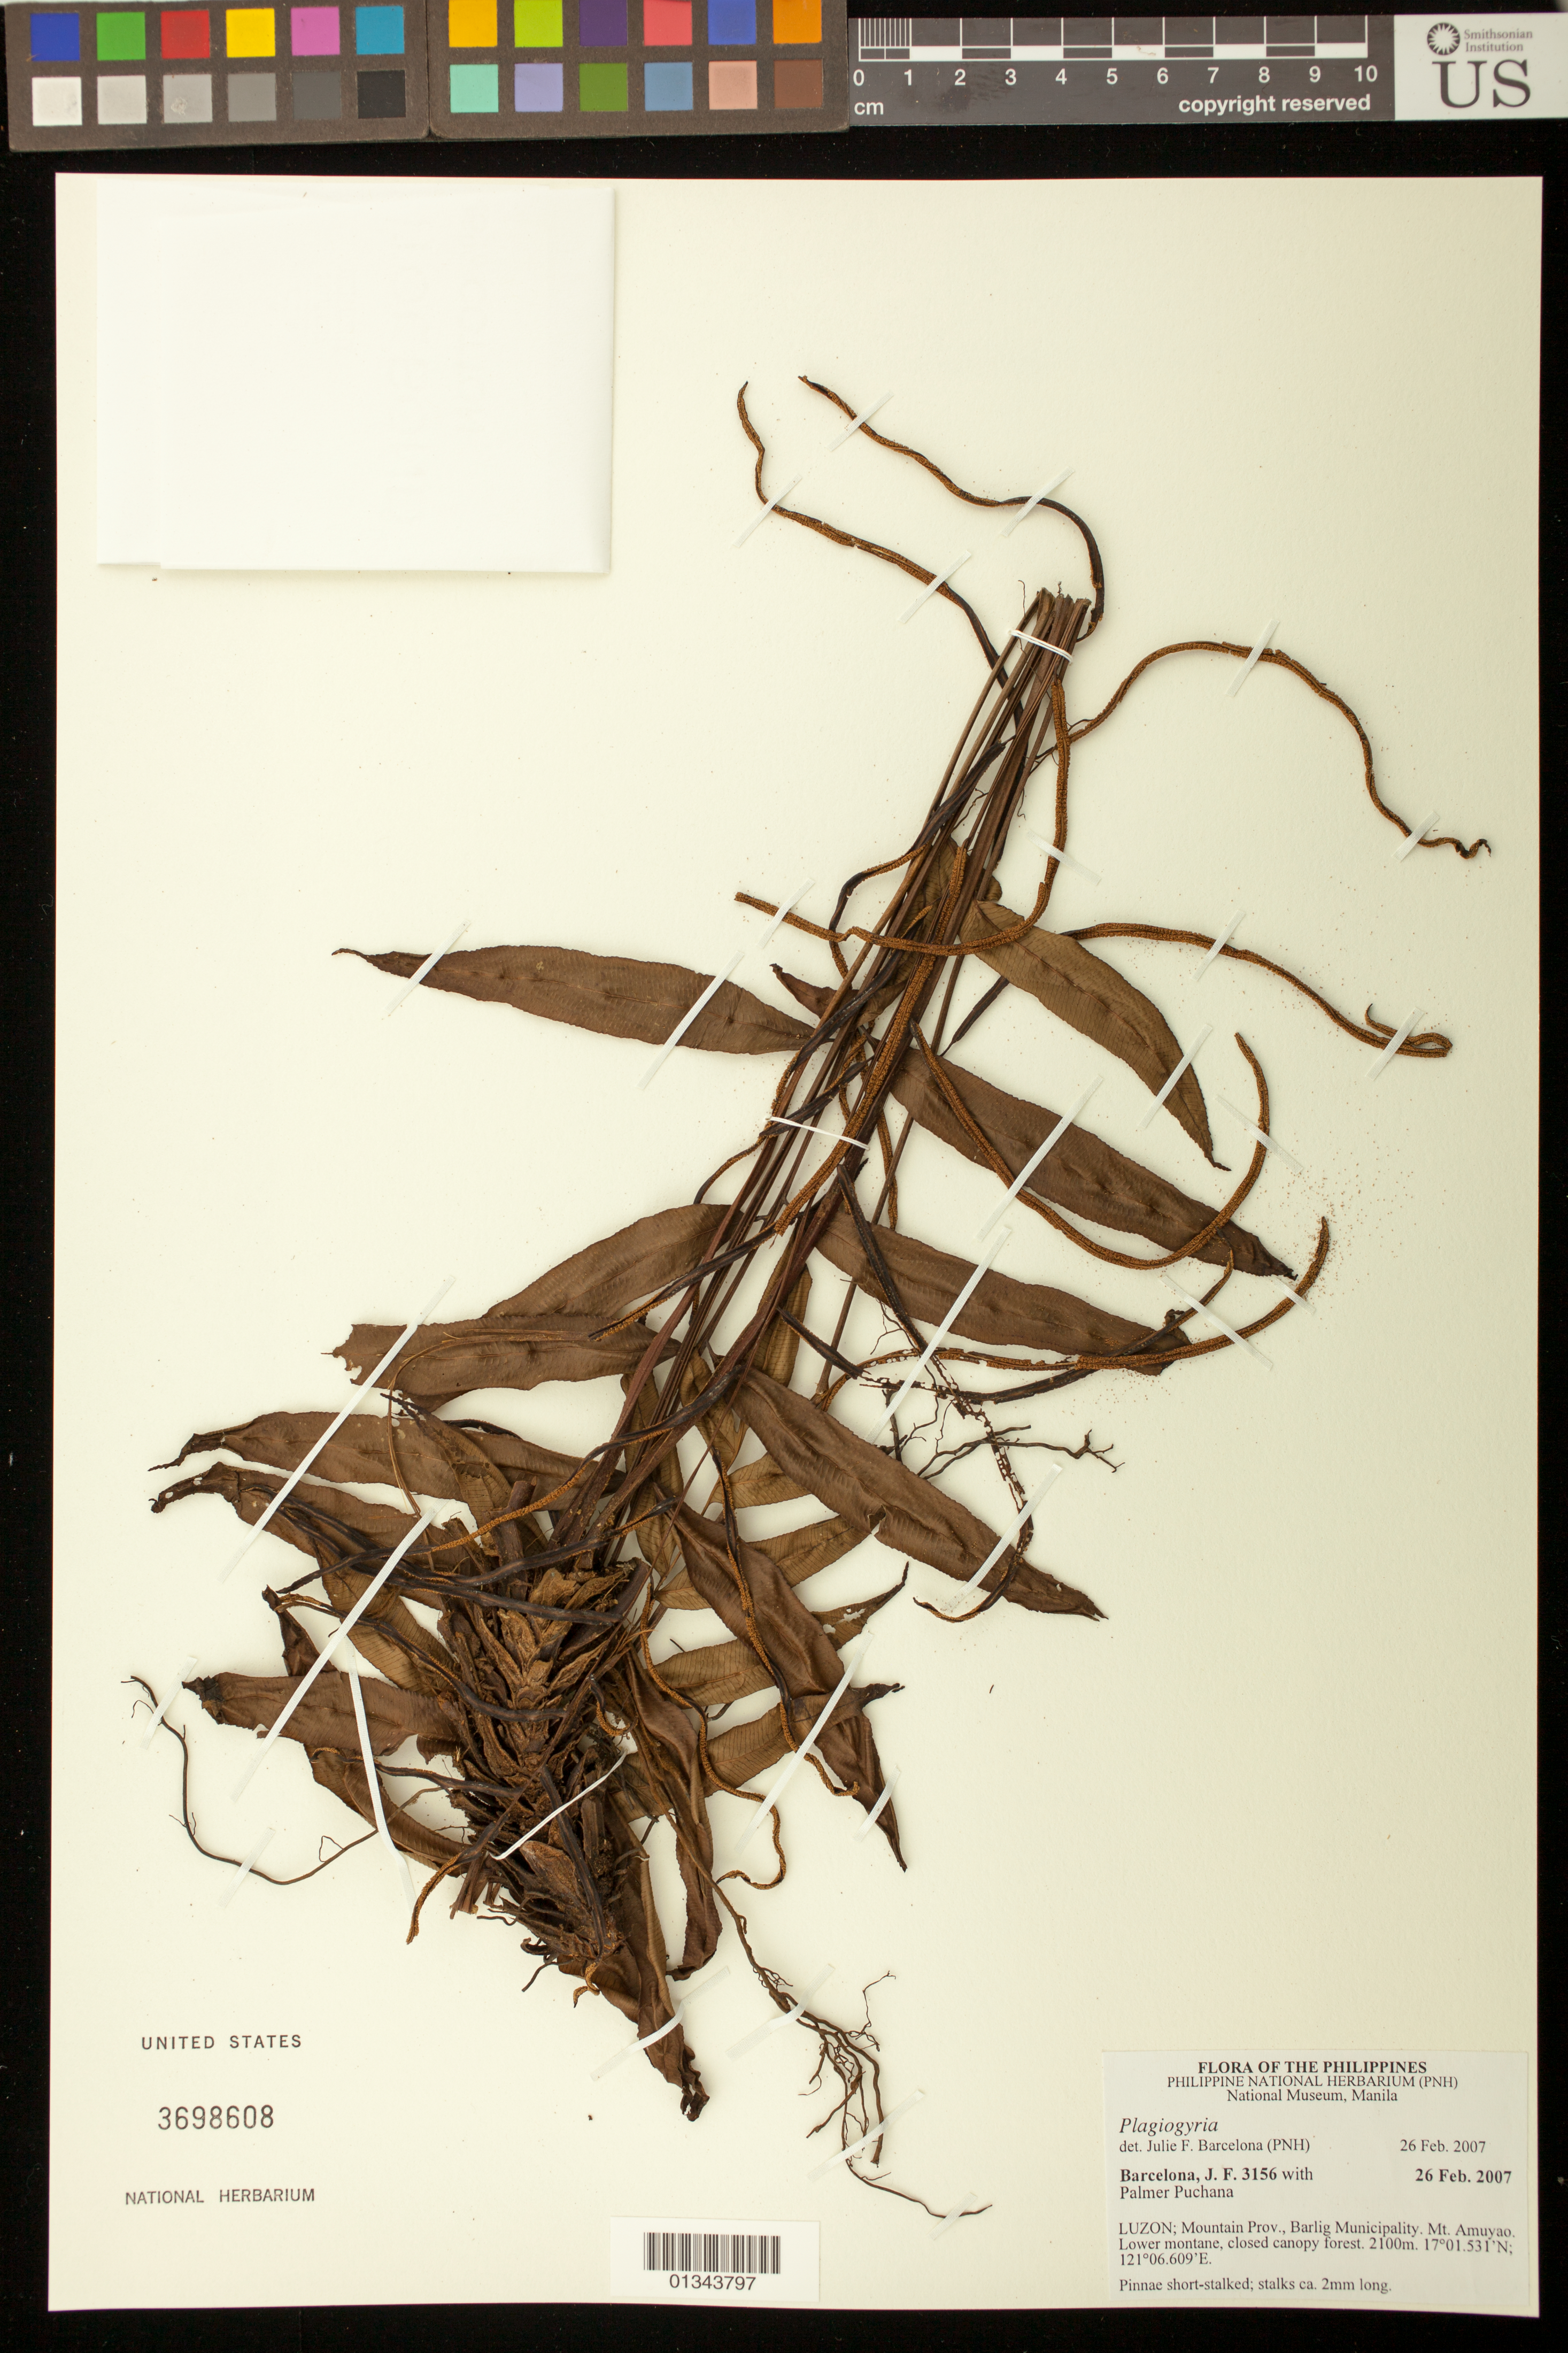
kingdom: Plantae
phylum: Tracheophyta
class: Polypodiopsida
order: Cyatheales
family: Plagiogyriaceae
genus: Plagiogyria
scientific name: Plagiogyria sp.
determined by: Barcelona, J. F.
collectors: J. F. Barcelona & P. Puchana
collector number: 3156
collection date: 2007-02-26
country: Philippines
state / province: Cordillera (Administrative Region)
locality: Luzon: Mountain Prov., Barlig Municipality, Mt. Amuyao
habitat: Lower montane, closed canopy forest.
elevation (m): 2100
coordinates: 17 01.531 N, 121 06.609 E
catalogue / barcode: US 3698608